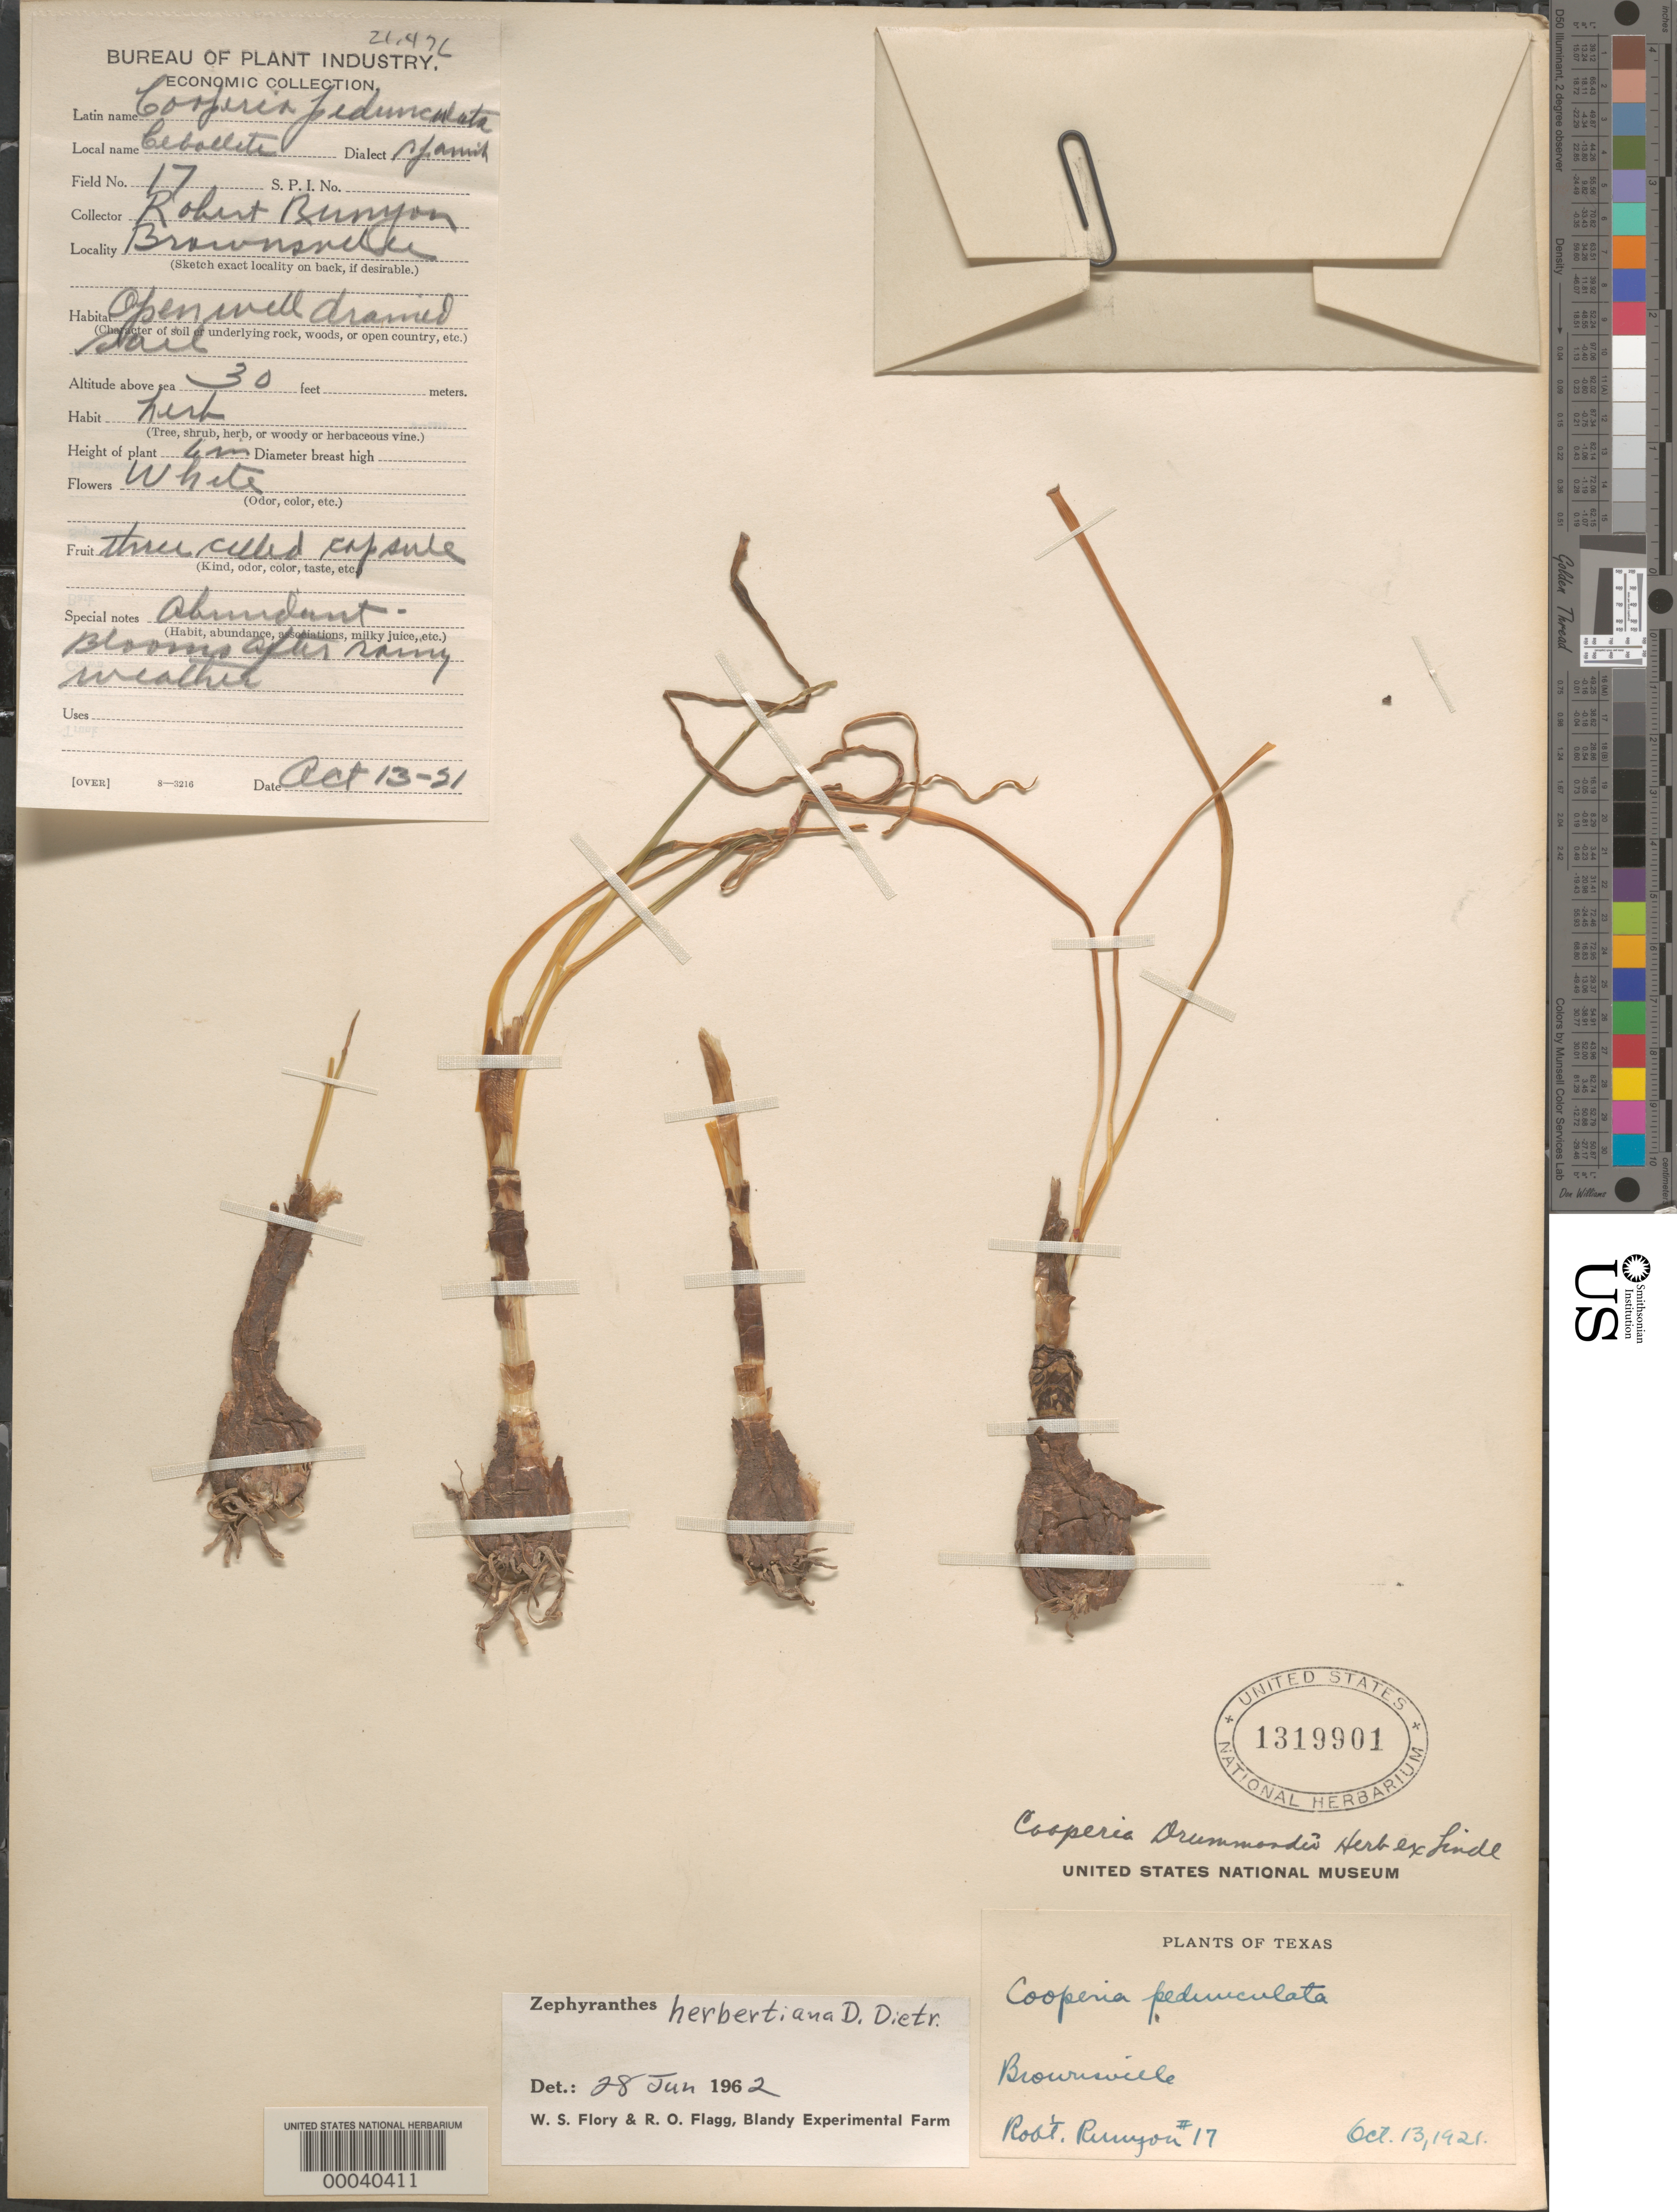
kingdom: Plantae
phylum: Tracheophyta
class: Liliopsida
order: Asparagales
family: Amaryllidaceae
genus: Zephyranthes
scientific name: Zephyranthes herbertiana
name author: D. Dietr.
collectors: R. Runyon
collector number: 17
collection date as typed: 13 Oct 1921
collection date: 1921-10-13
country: United States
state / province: Texas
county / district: Cameron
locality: Brownsville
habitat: Open well drained soil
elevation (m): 9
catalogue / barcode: US 1319901